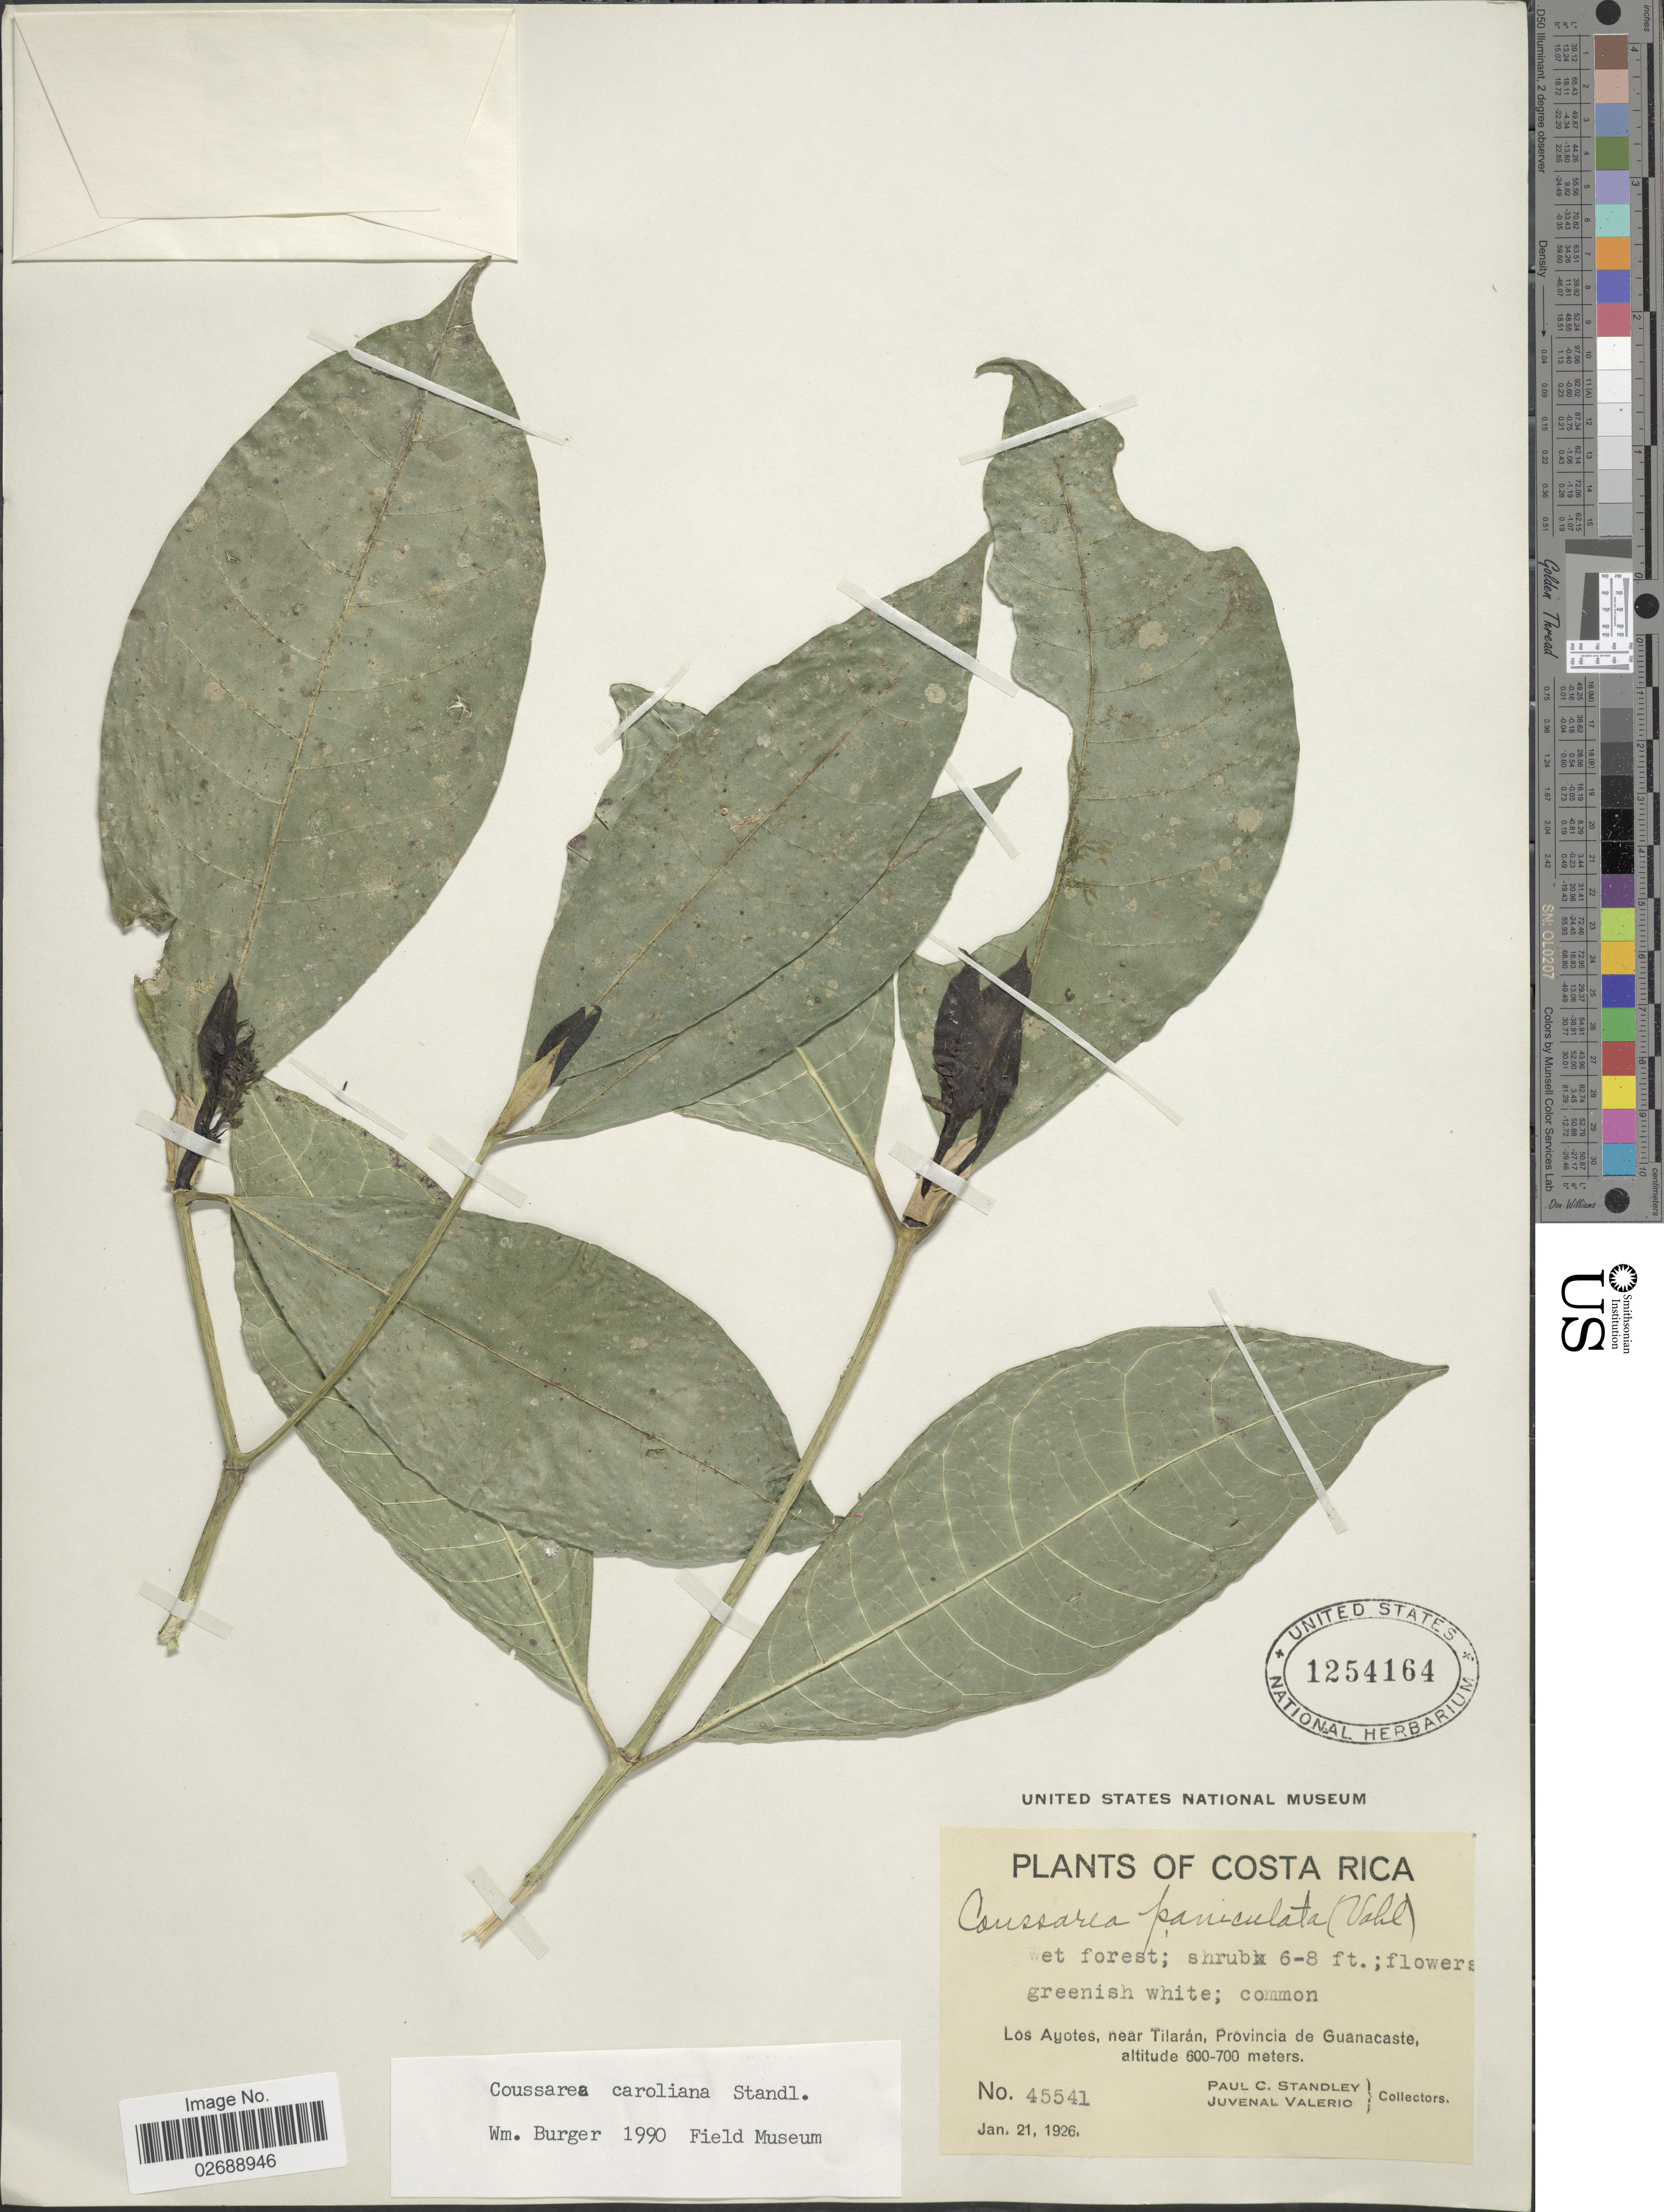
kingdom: Plantae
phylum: Tracheophyta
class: Magnoliopsida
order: Gentianales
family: Rubiaceae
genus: Coussarea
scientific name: Coussarea caroliana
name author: Standl.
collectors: P. C. Standley & J. Valerio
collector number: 45541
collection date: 1926-01-21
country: Costa Rica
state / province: Guanacaste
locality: Los Ayotes, near Tilaran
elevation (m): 600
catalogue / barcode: US 1254164